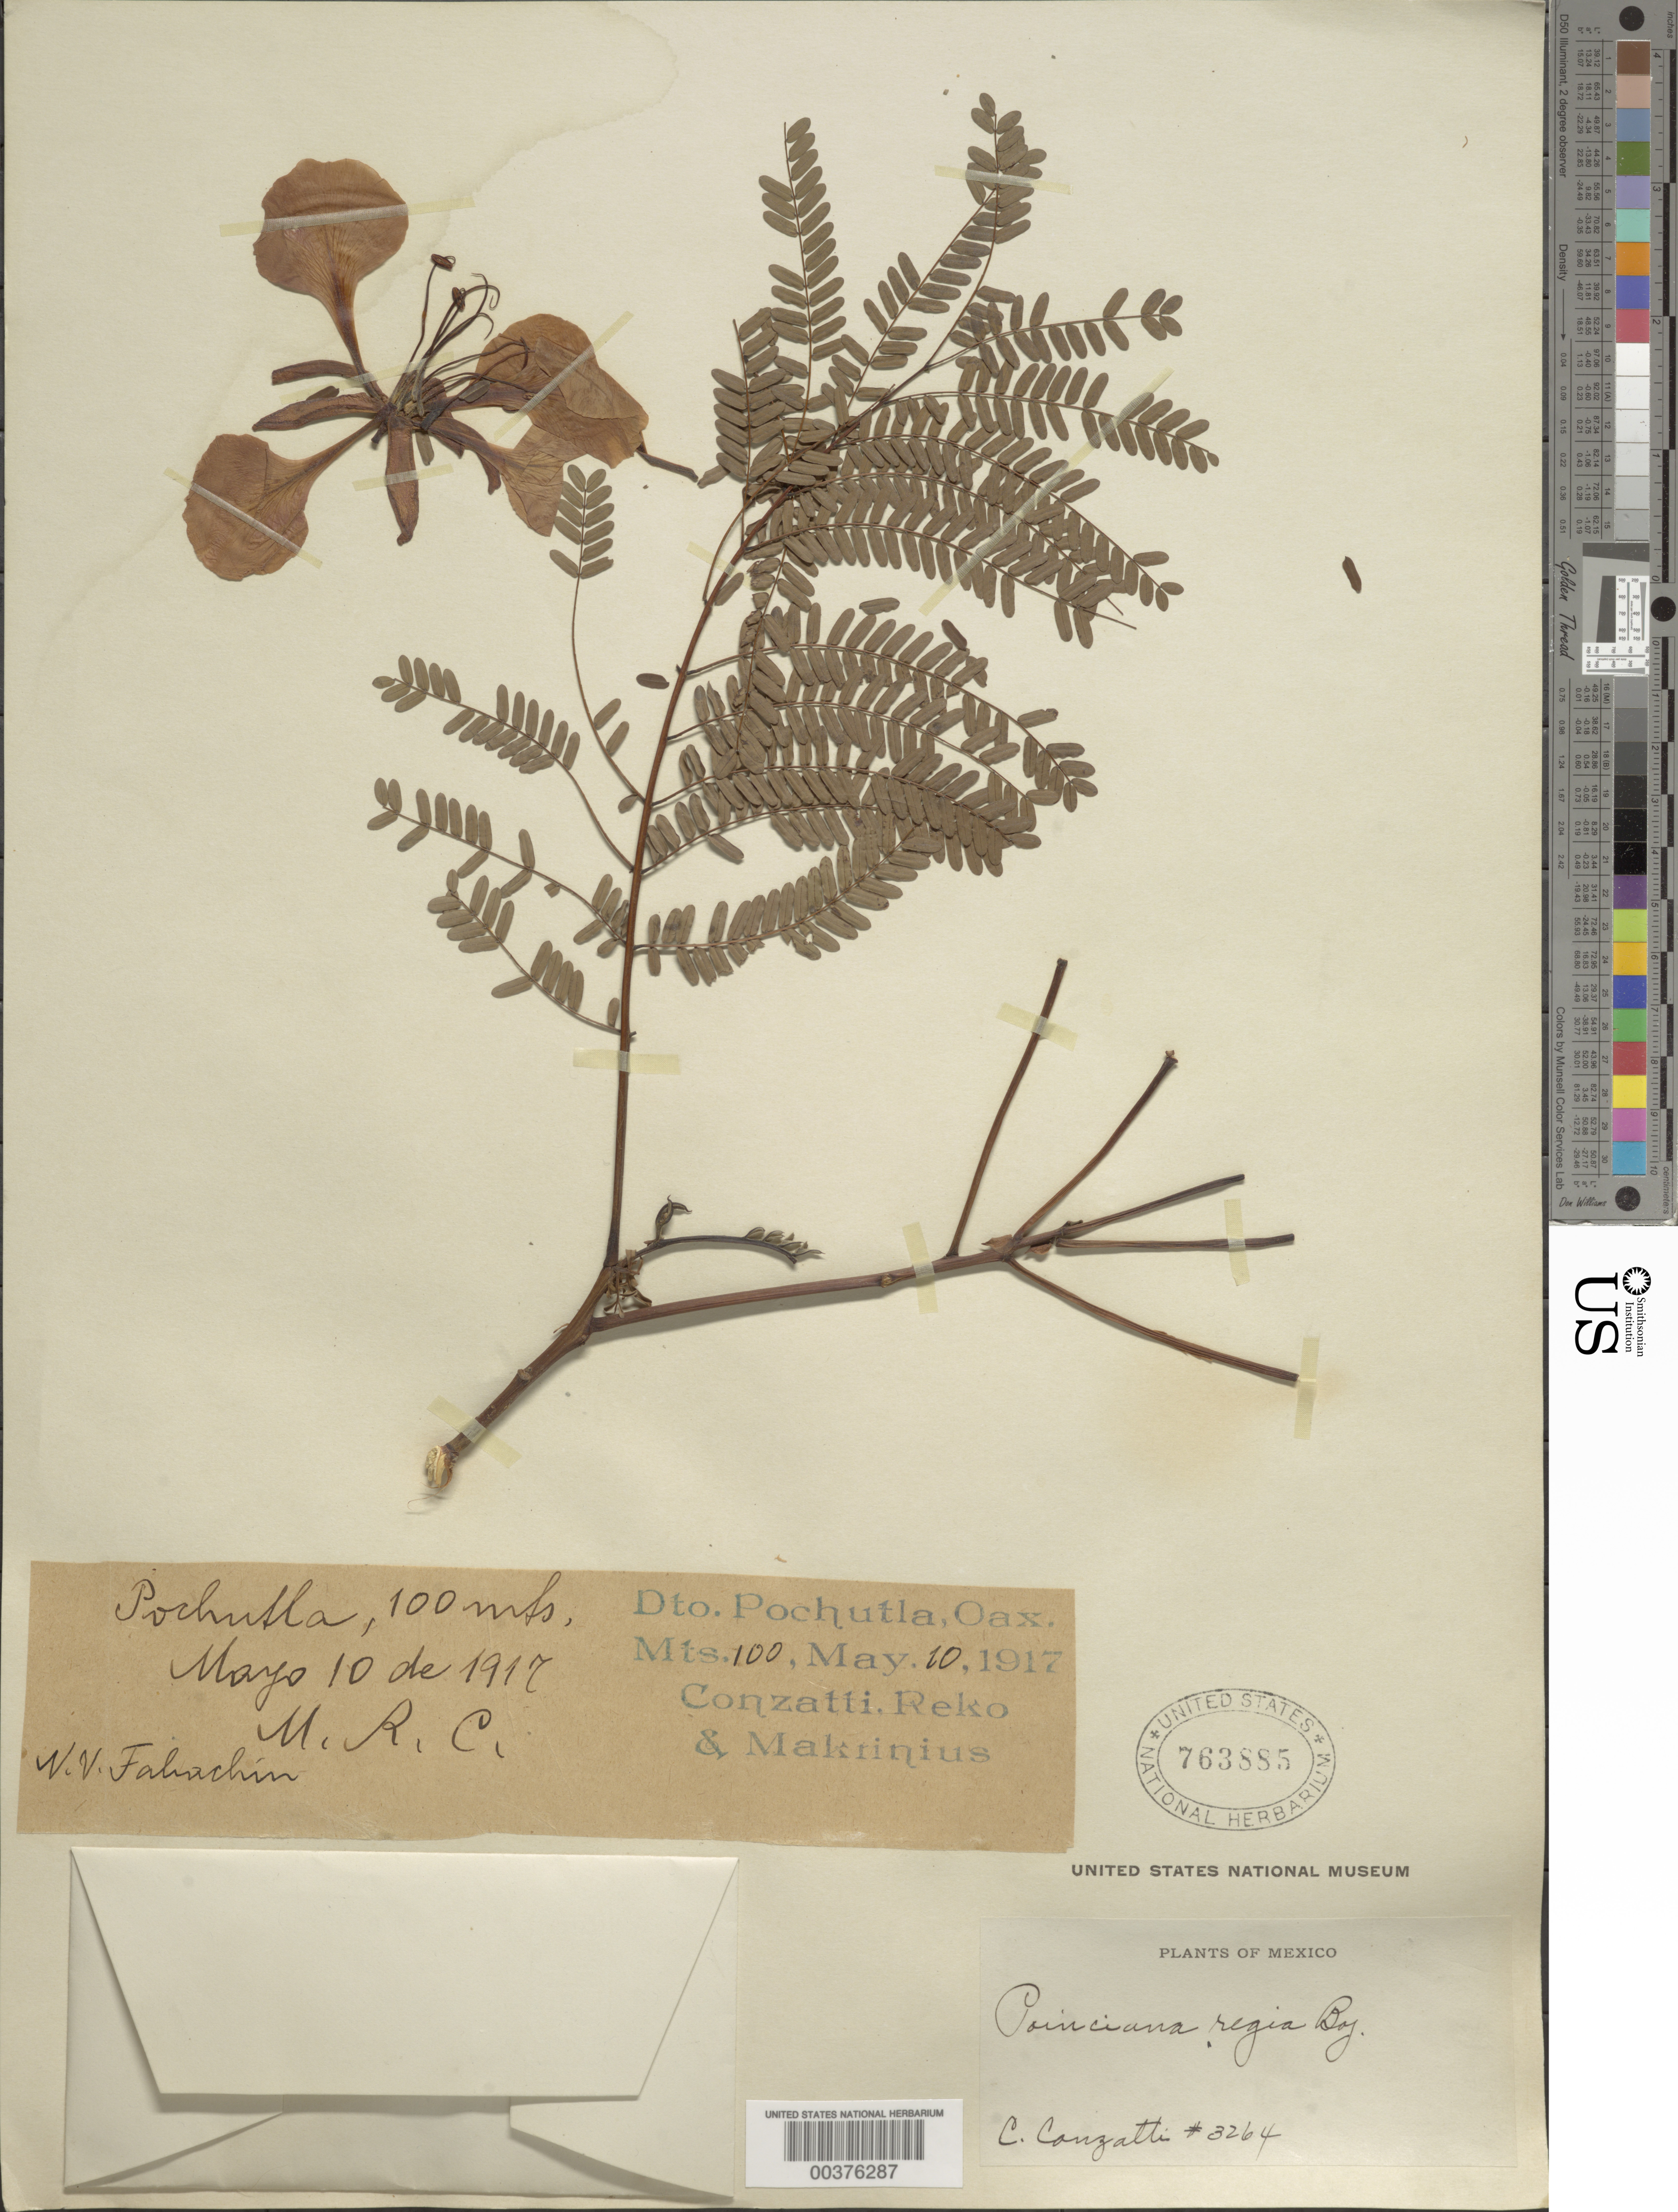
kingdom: Plantae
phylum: Tracheophyta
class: Magnoliopsida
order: Fabales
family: Fabaceae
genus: Delonix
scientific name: Delonix regia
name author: (Bojer ex Hook.) Raf.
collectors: C. Conzatti, B. P. Reko & E. Makrinius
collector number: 3264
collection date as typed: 10 May 1917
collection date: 1917-05-10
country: Mexico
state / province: Oaxaca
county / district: San Pedro Pochutla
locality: Pochutla mun (?), Pochutla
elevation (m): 100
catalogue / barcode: US 763885